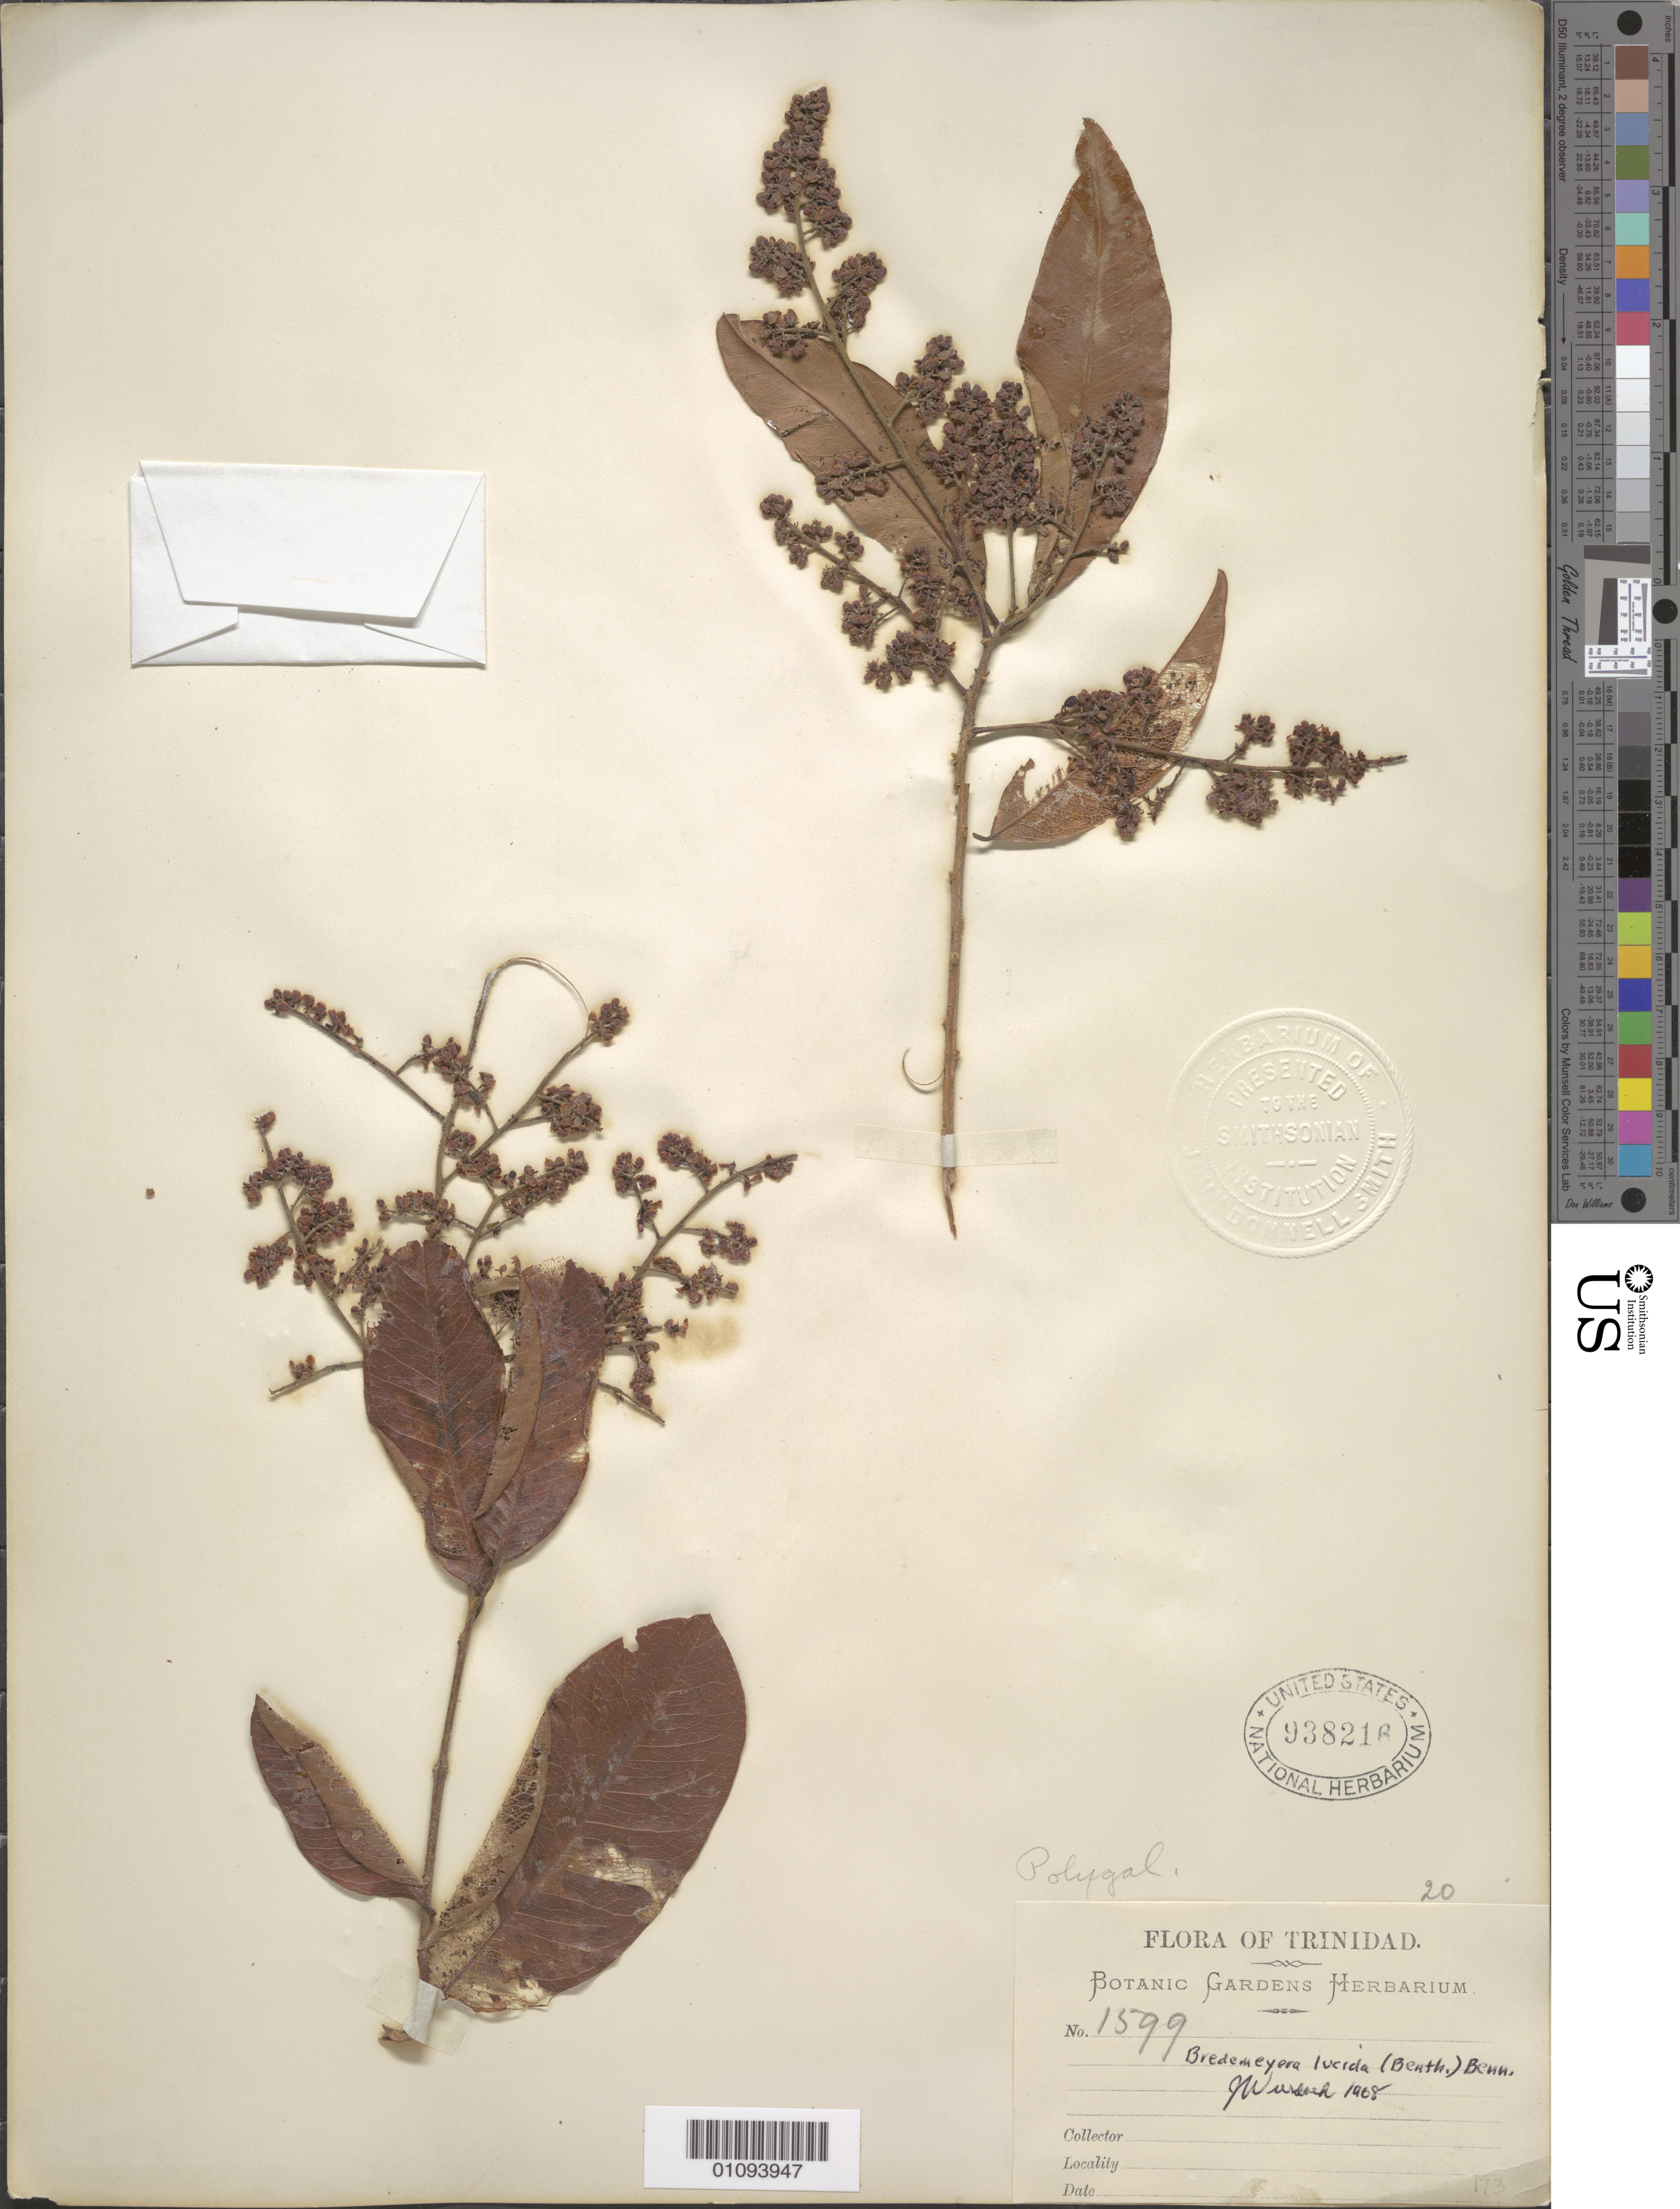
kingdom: Plantae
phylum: Tracheophyta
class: Magnoliopsida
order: Fabales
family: Polygalaceae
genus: Bredemeyera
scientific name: Bredemeyera lucida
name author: (Benth.) Klotzsch ex Hassk.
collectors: Botanic Gardens Herbarium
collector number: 1599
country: Trinidad and Tobago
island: Trinidad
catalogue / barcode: US 938216